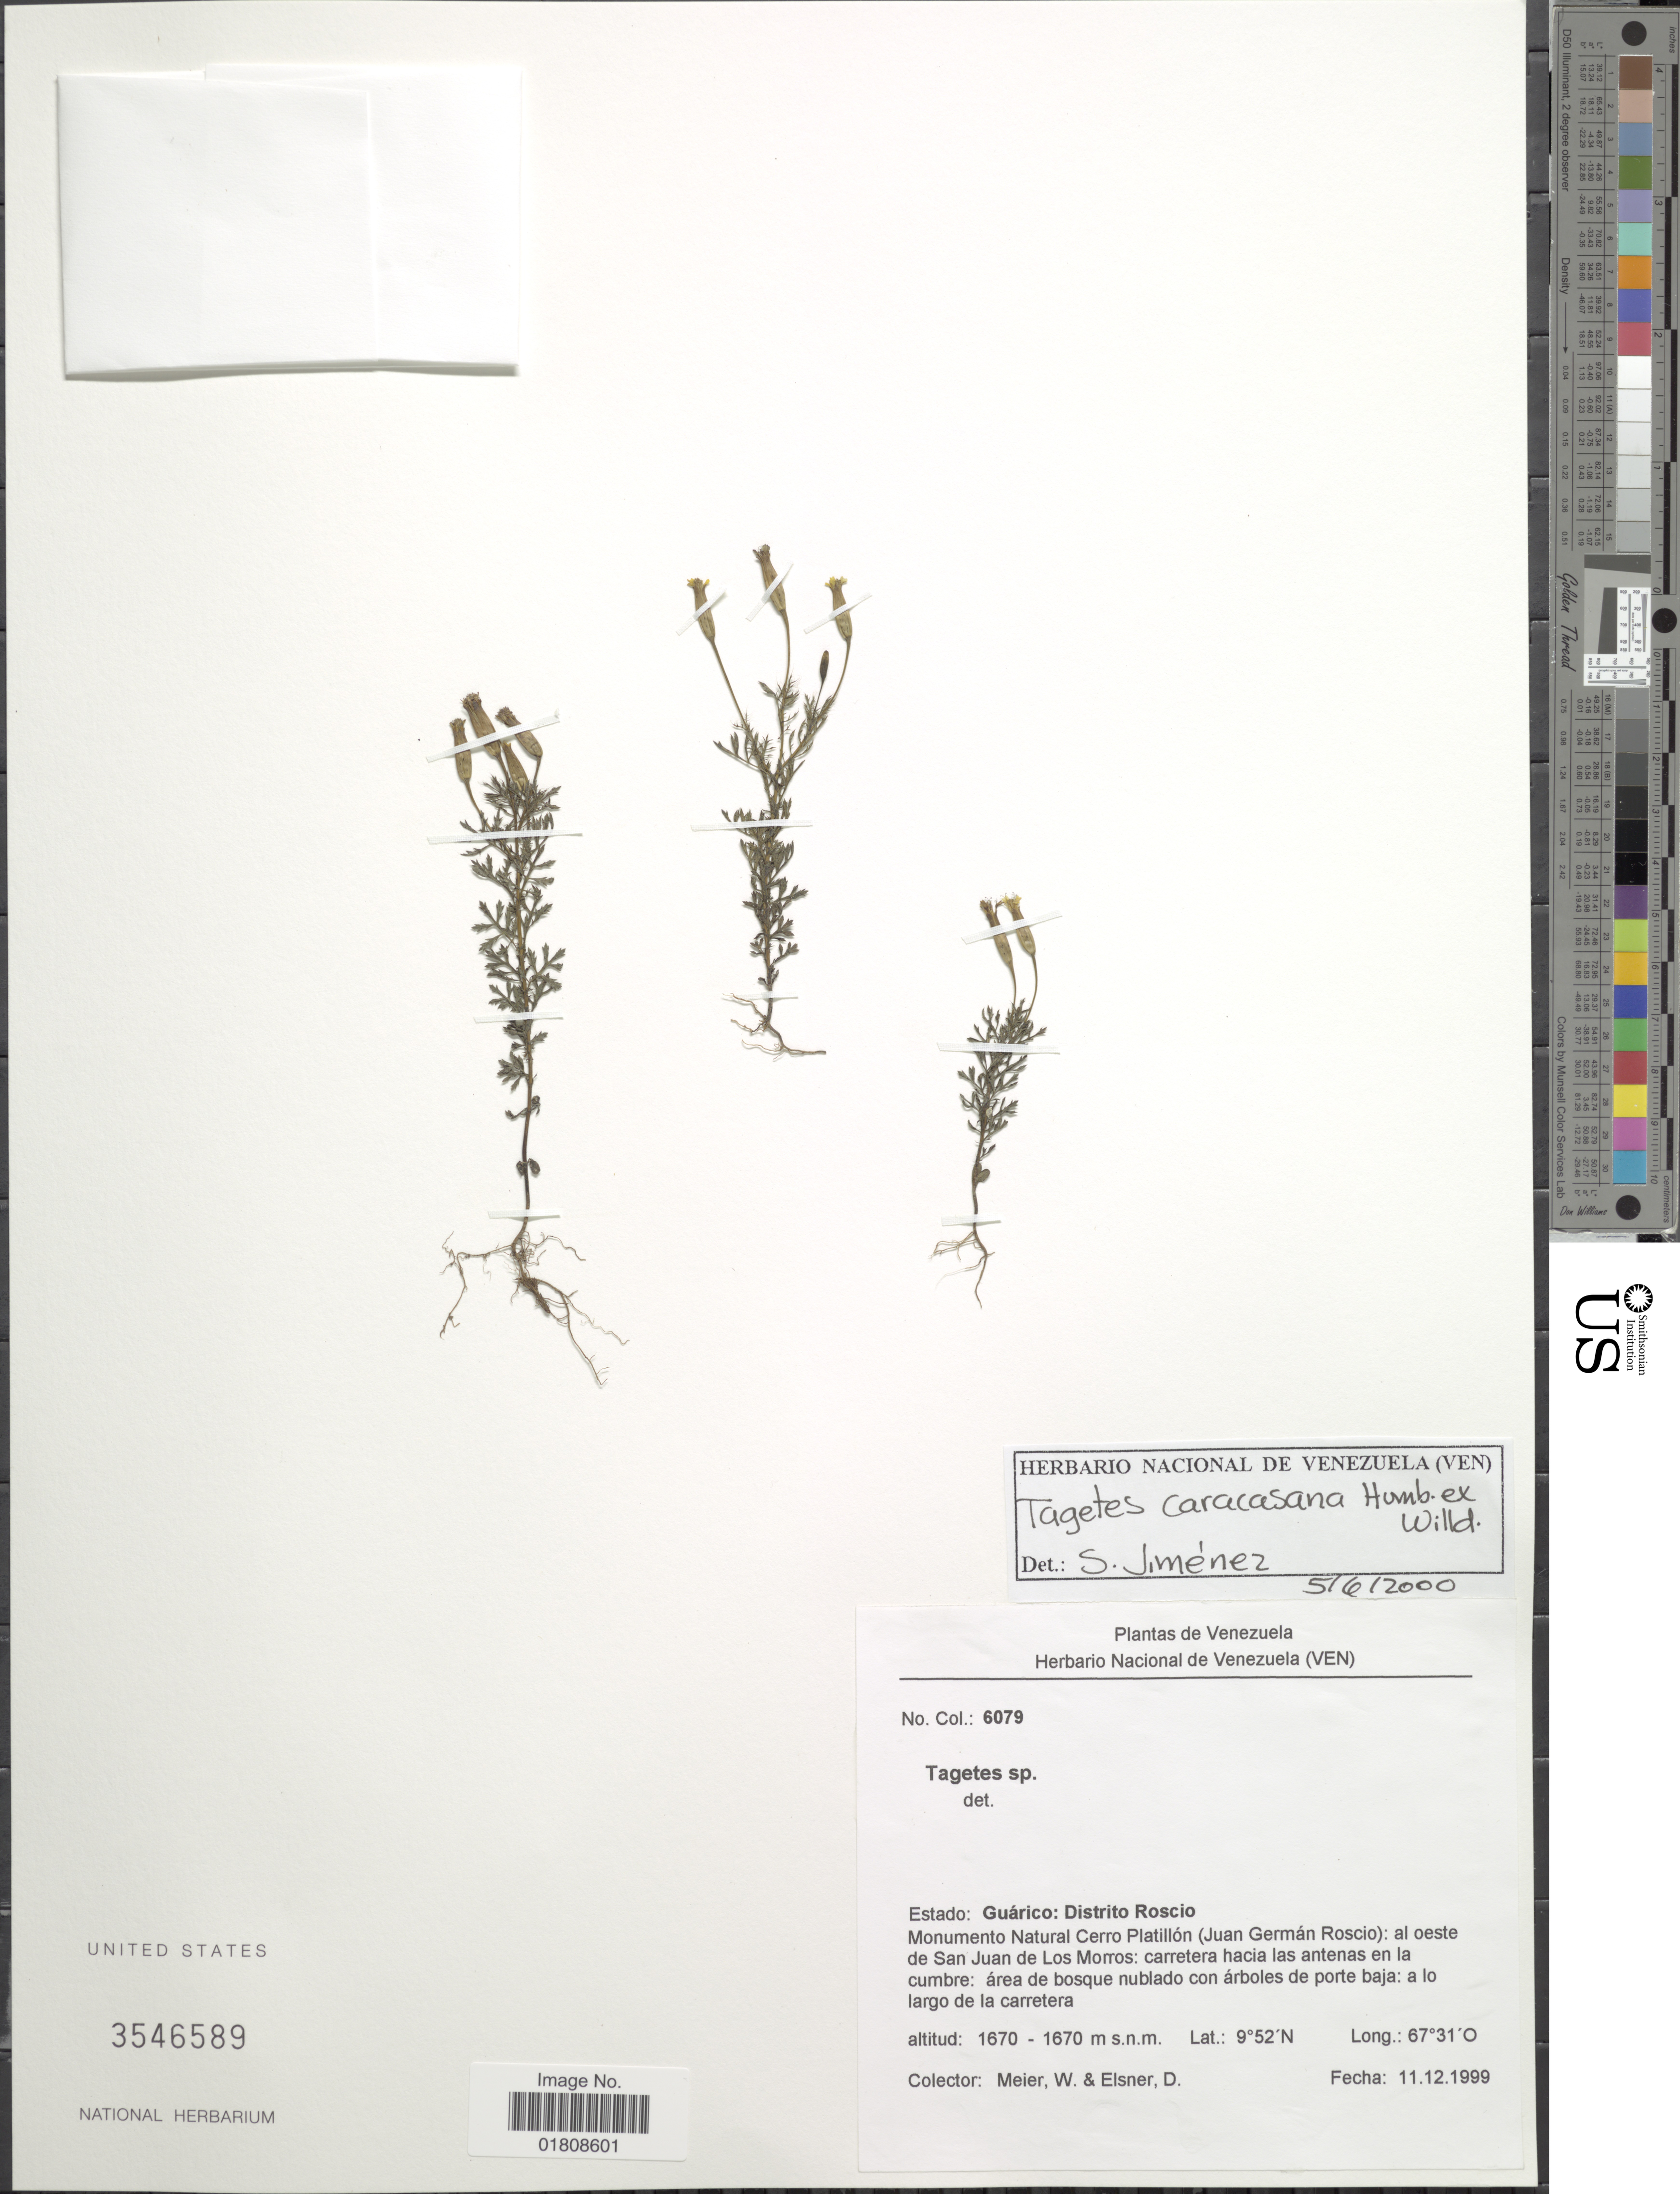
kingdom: Plantae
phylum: Tracheophyta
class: Magnoliopsida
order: Asterales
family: Asteraceae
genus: Tagetes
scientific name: Tagetes subulata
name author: Cerv.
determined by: Schiavinato, Dario J.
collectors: W. Meier & D. Elsner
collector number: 6079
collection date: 1999-12-11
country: Venezuela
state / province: Guárico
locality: Distrito Roscio, Monumento Natural Cerro Platillon (Juan German Roscio), al oeste de San Juan de Los Morros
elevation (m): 1670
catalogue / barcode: US 3546589